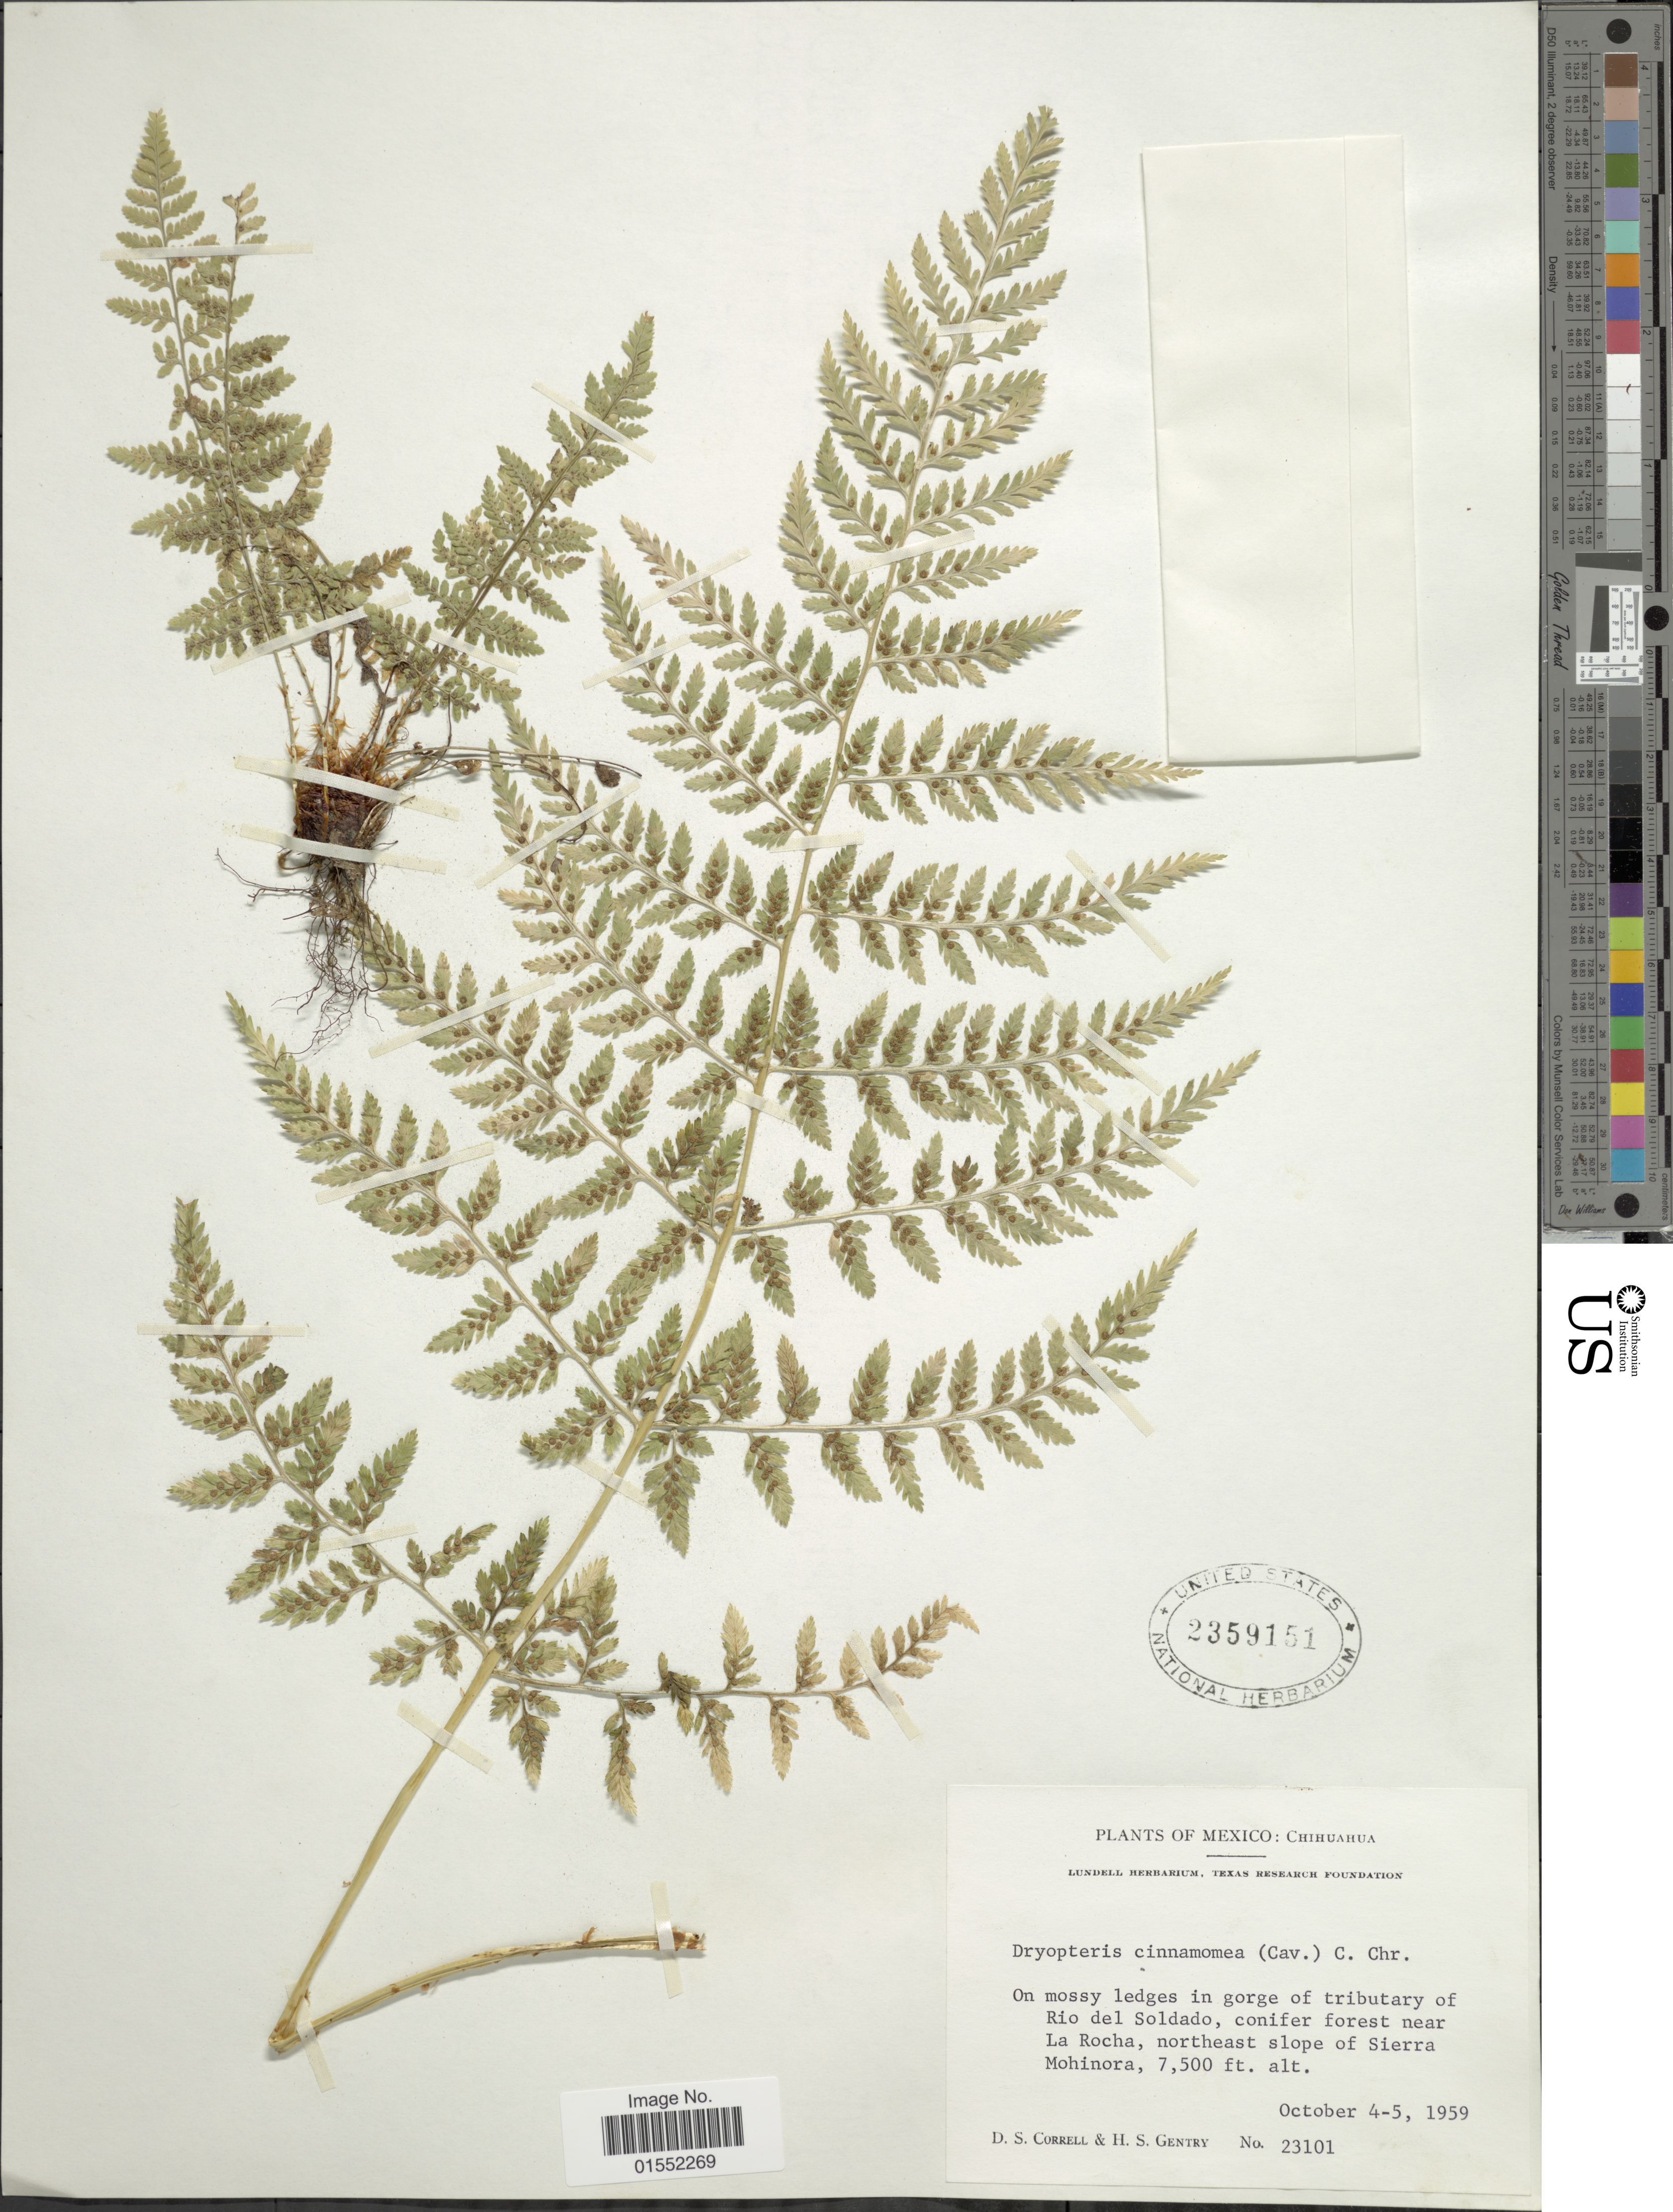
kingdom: Plantae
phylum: Tracheophyta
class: Polypodiopsida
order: Polypodiales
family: Dryopteridaceae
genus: Dryopteris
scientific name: Dryopteris cinnamomea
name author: (Cav.) C. Chr.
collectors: D. S. Correll & H. S. Gentry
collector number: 23101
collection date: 1959-10-04/1959-10-05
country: Mexico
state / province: Chihuahua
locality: On mossy ledges in gorge of tributary of Rio del Soldado, conifer forest near La Rocha, northeast slope of Sierra Mohinora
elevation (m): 2286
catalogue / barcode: US 2359151